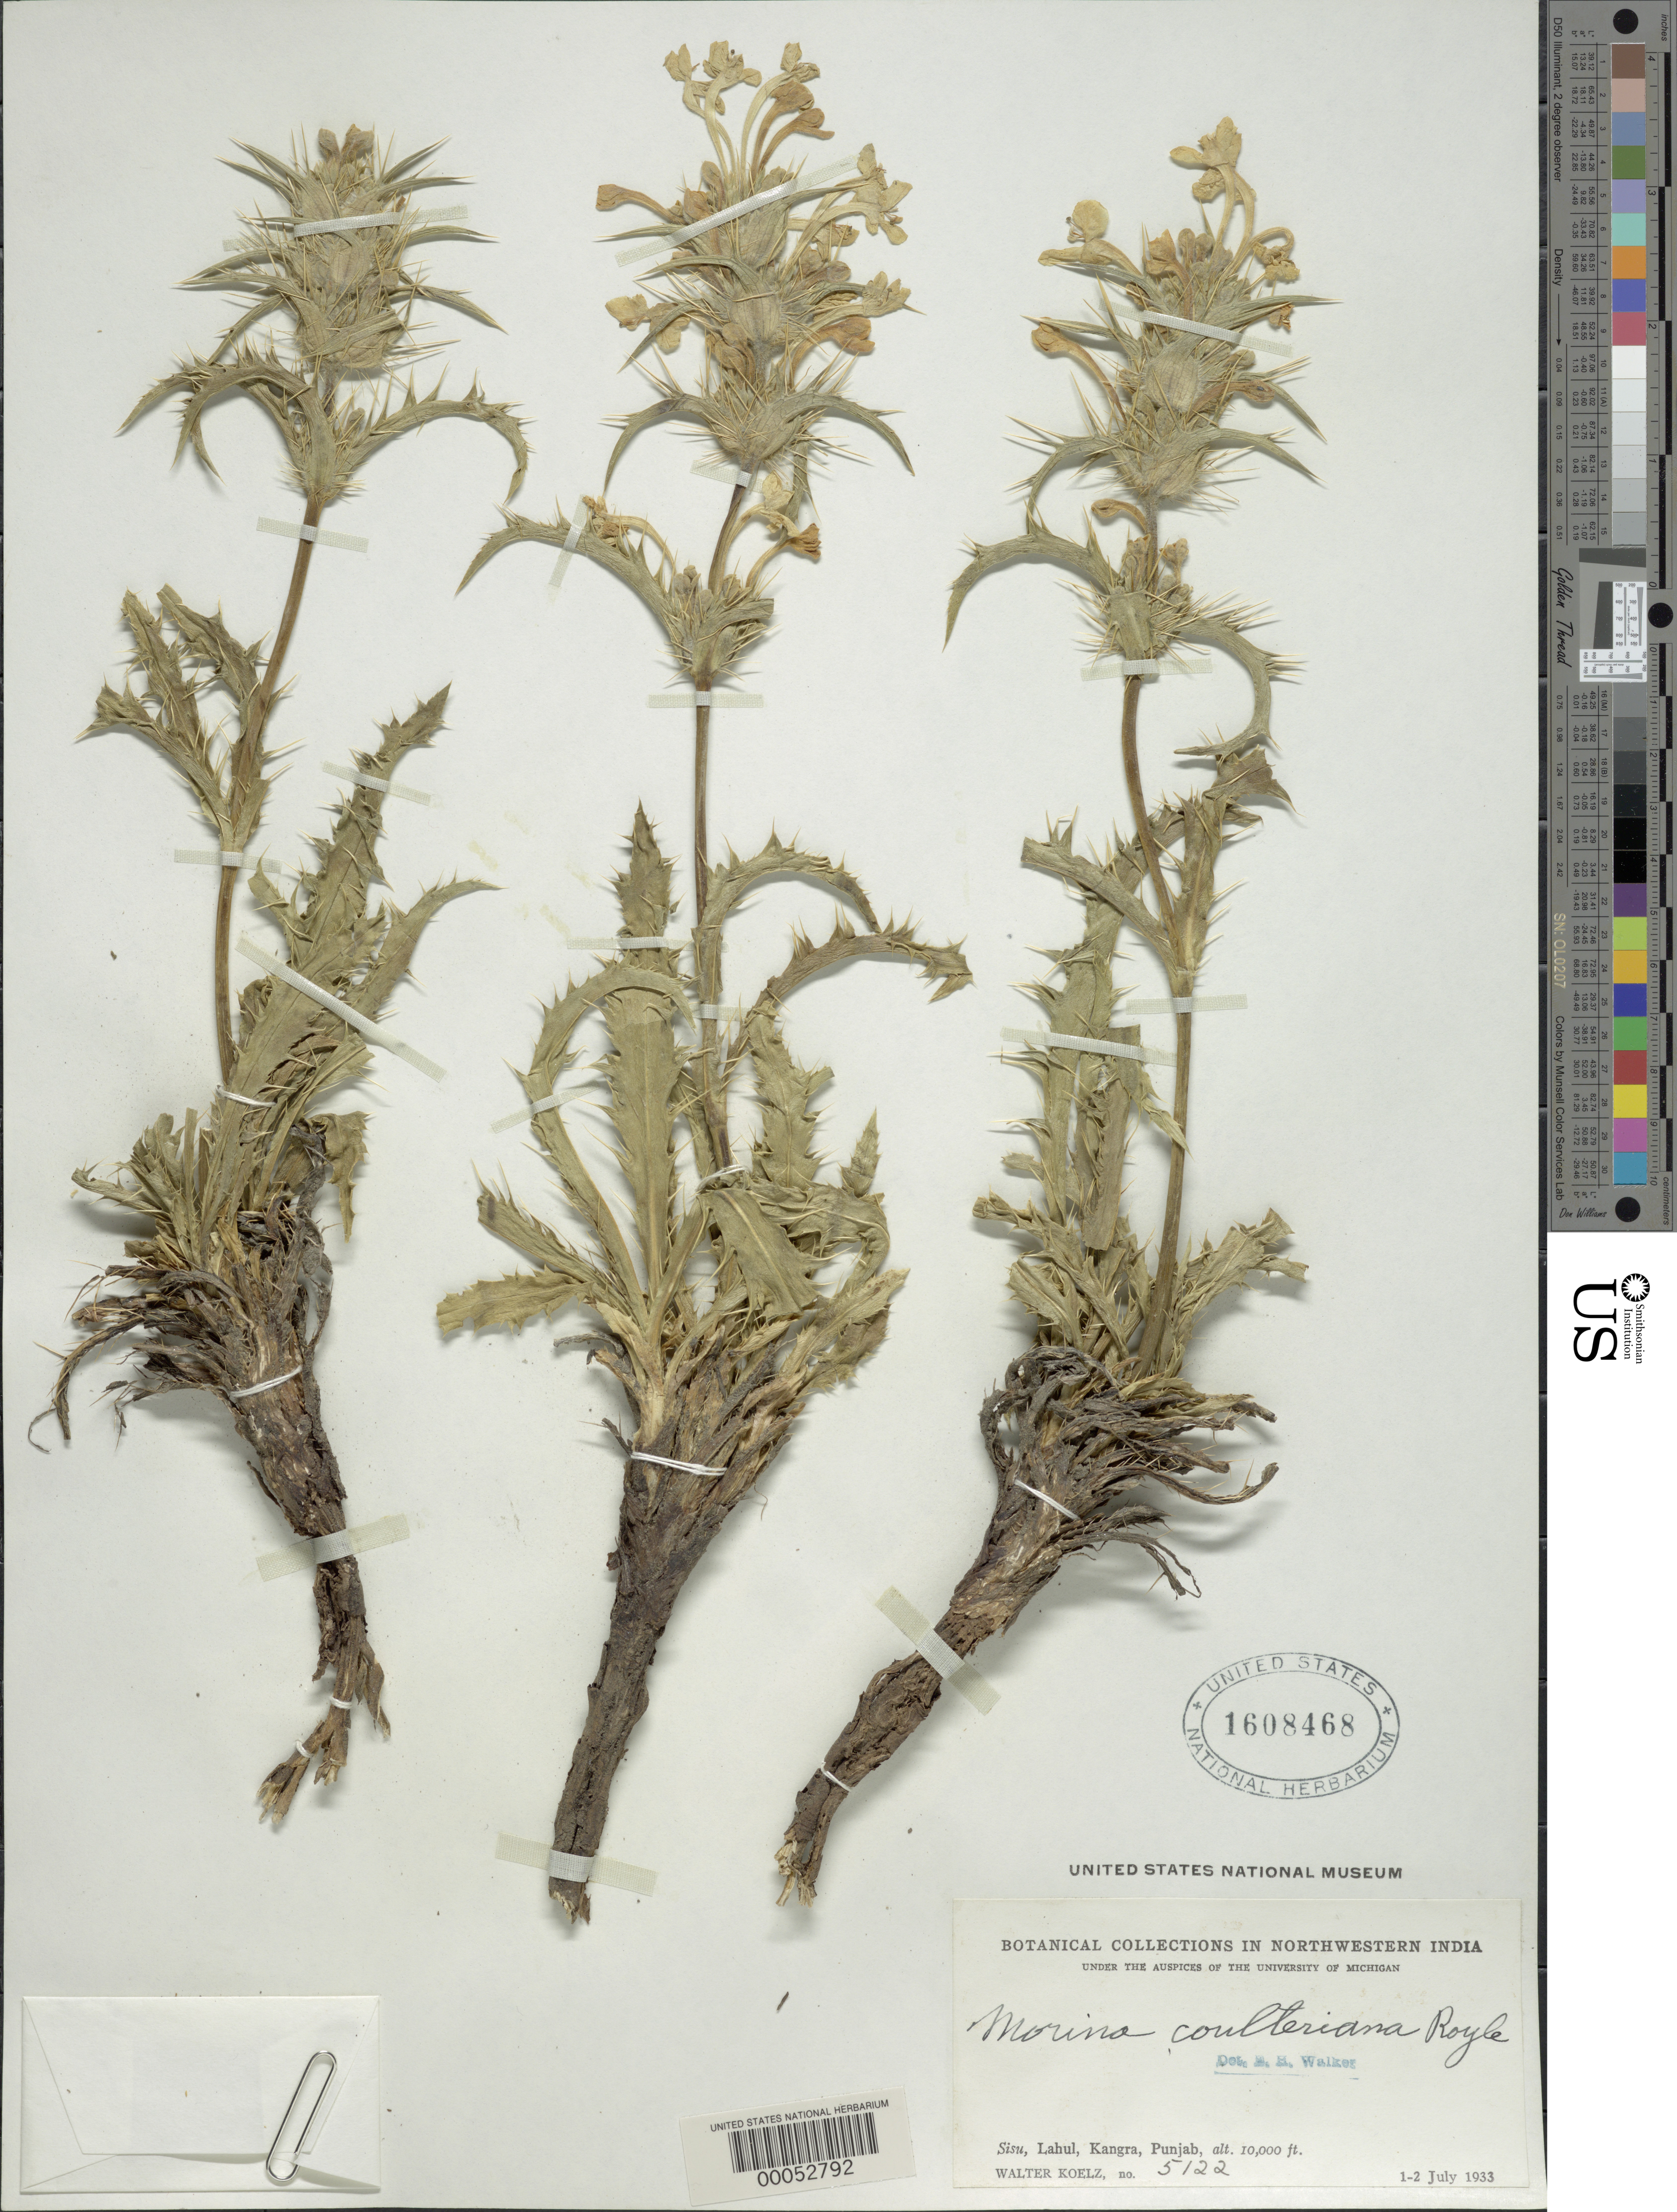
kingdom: Plantae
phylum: Tracheophyta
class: Magnoliopsida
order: Dipsacales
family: Caprifoliaceae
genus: Morina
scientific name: Morina coulteriana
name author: Royle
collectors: W. N. Koelz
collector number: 5122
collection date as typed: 01 Jul 1933 and 02 Jul 1933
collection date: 1933-07-01,1933-07-02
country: India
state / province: Himachal Pradesh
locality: Sisu, Lahul, Kangra, Punjab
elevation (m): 3048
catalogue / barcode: US 1608468